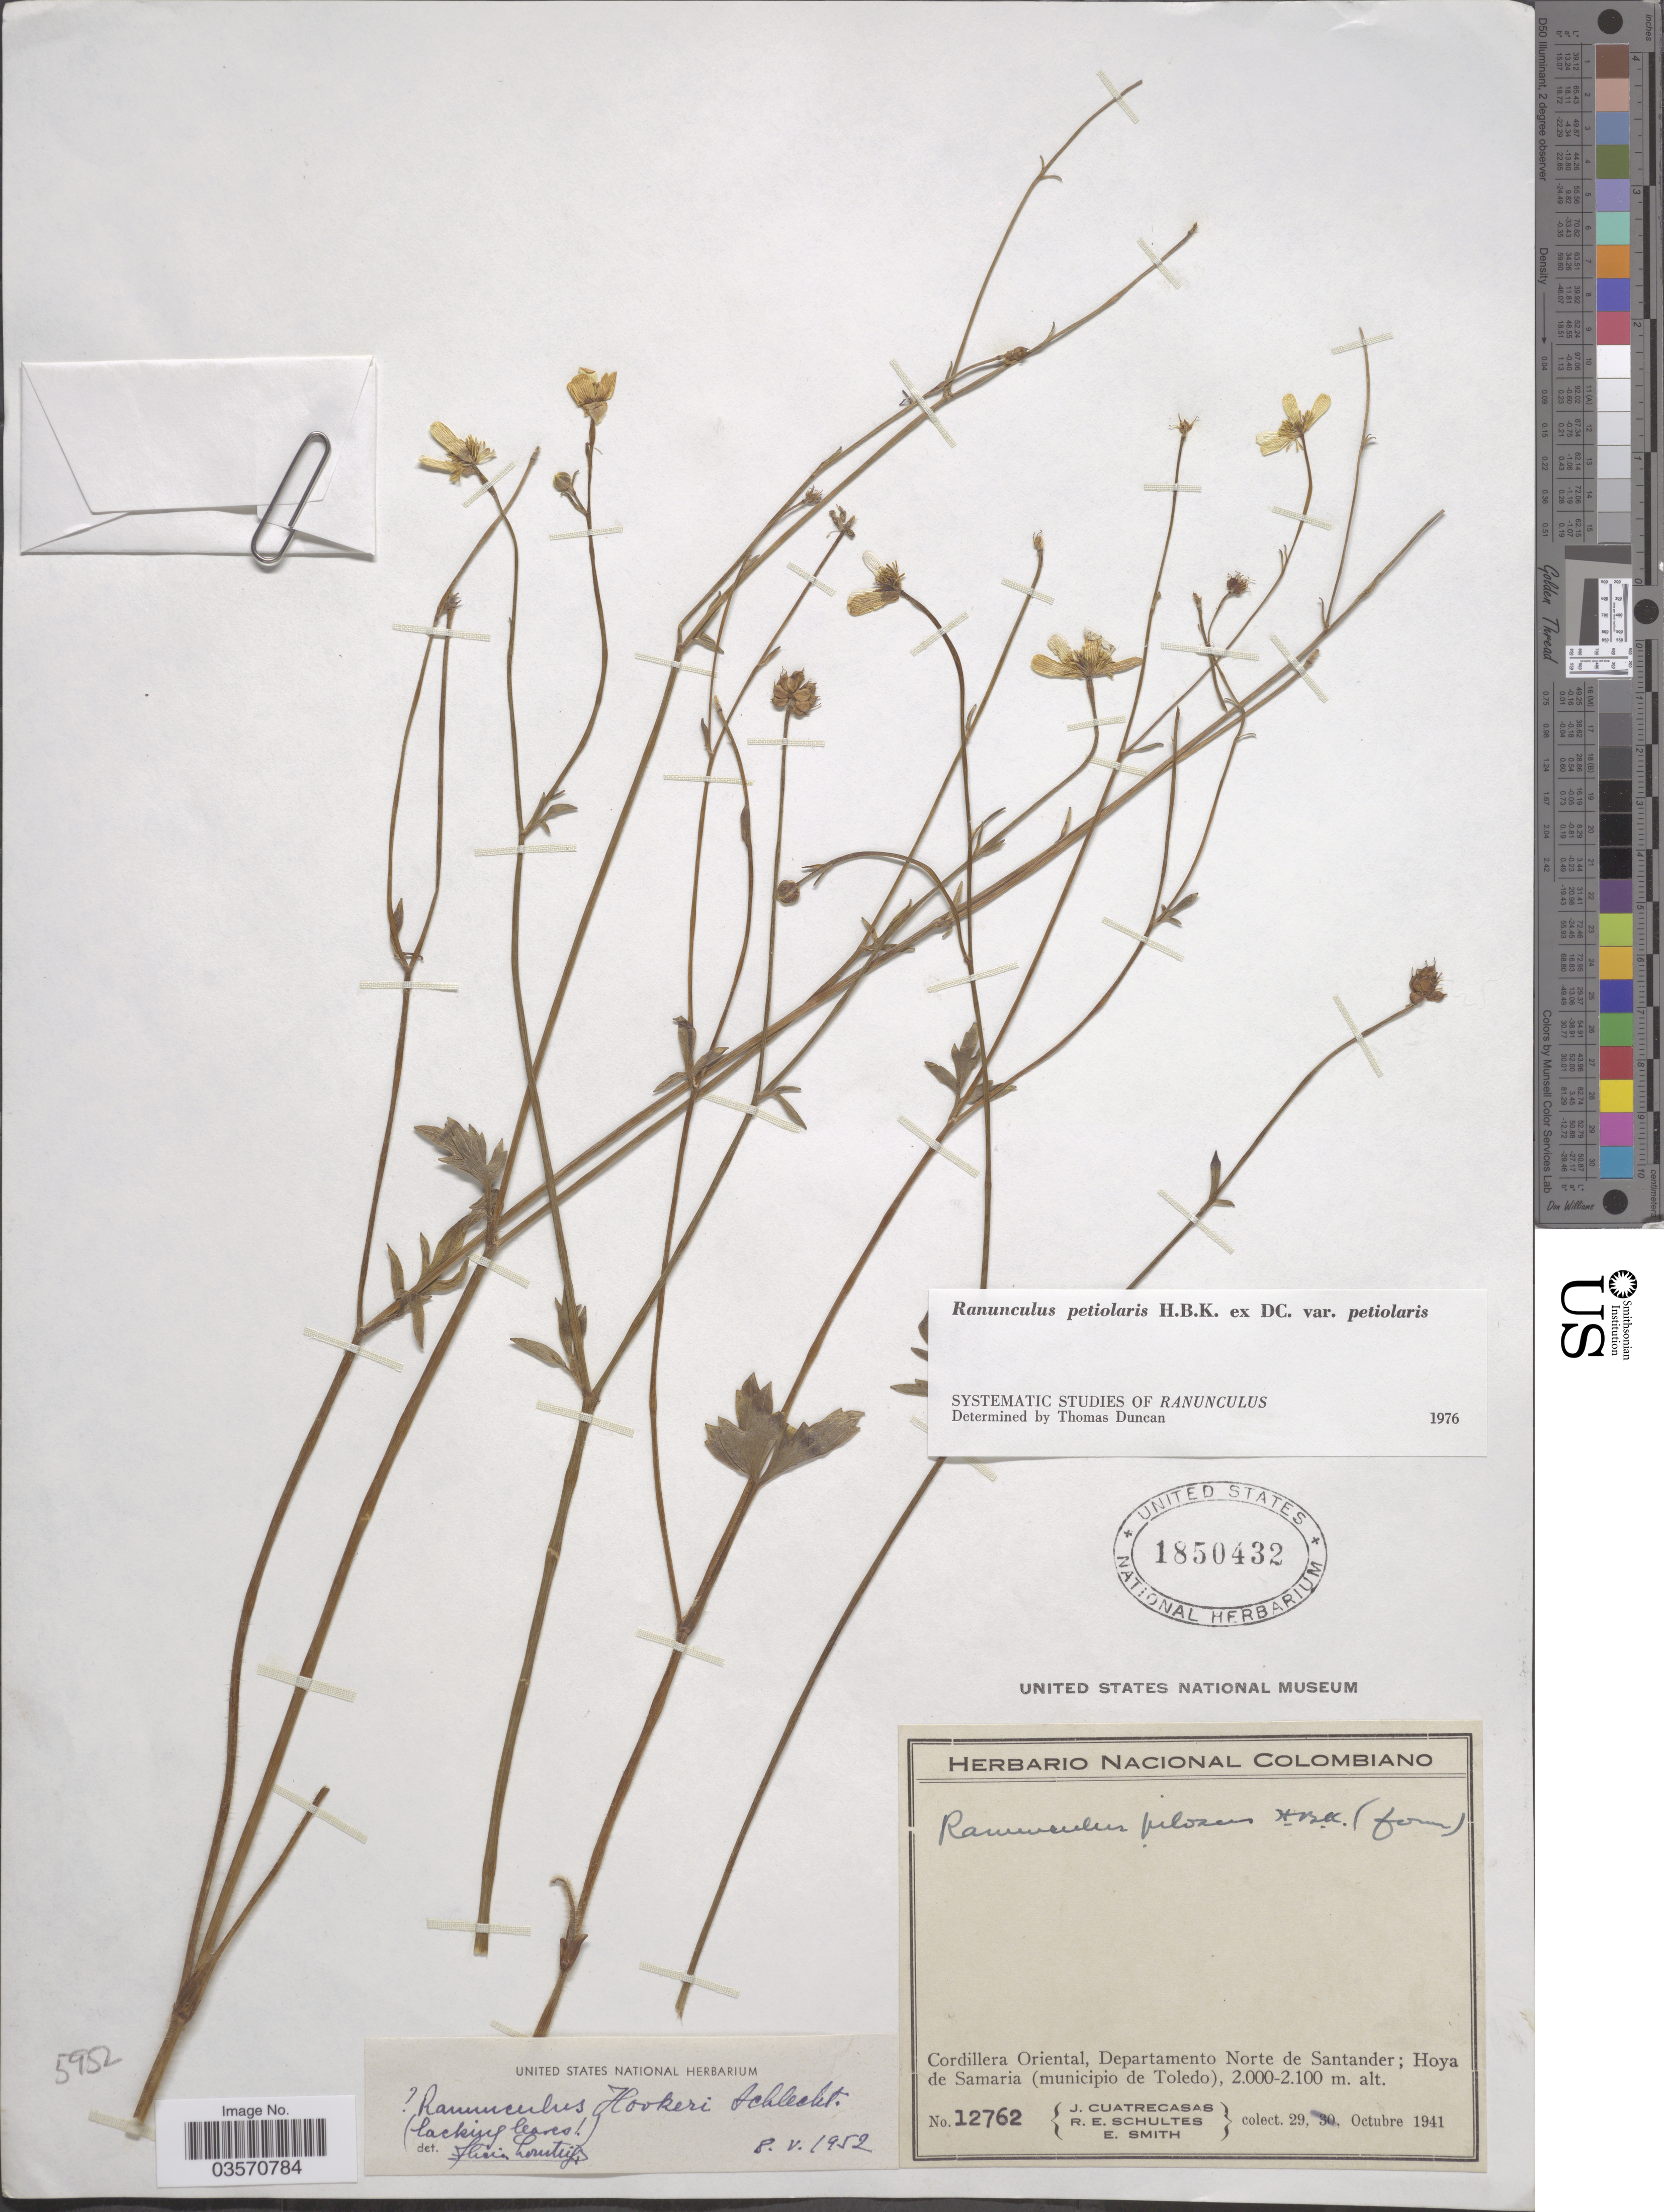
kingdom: Plantae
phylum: Tracheophyta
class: Magnoliopsida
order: Ranunculales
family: Ranunculaceae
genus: Ranunculus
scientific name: Ranunculus petiolaris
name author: Kunth ex DC.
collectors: J. Cuatrecasas, R. E. Schultes & E. Smith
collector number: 12762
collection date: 1941-10-29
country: Colombia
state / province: Norte de Santander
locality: Cordillera Oriental, Departamento Norte de Santadar: Hoya de Samaria (municipio de Toledo).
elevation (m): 2000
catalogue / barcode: US 1850432